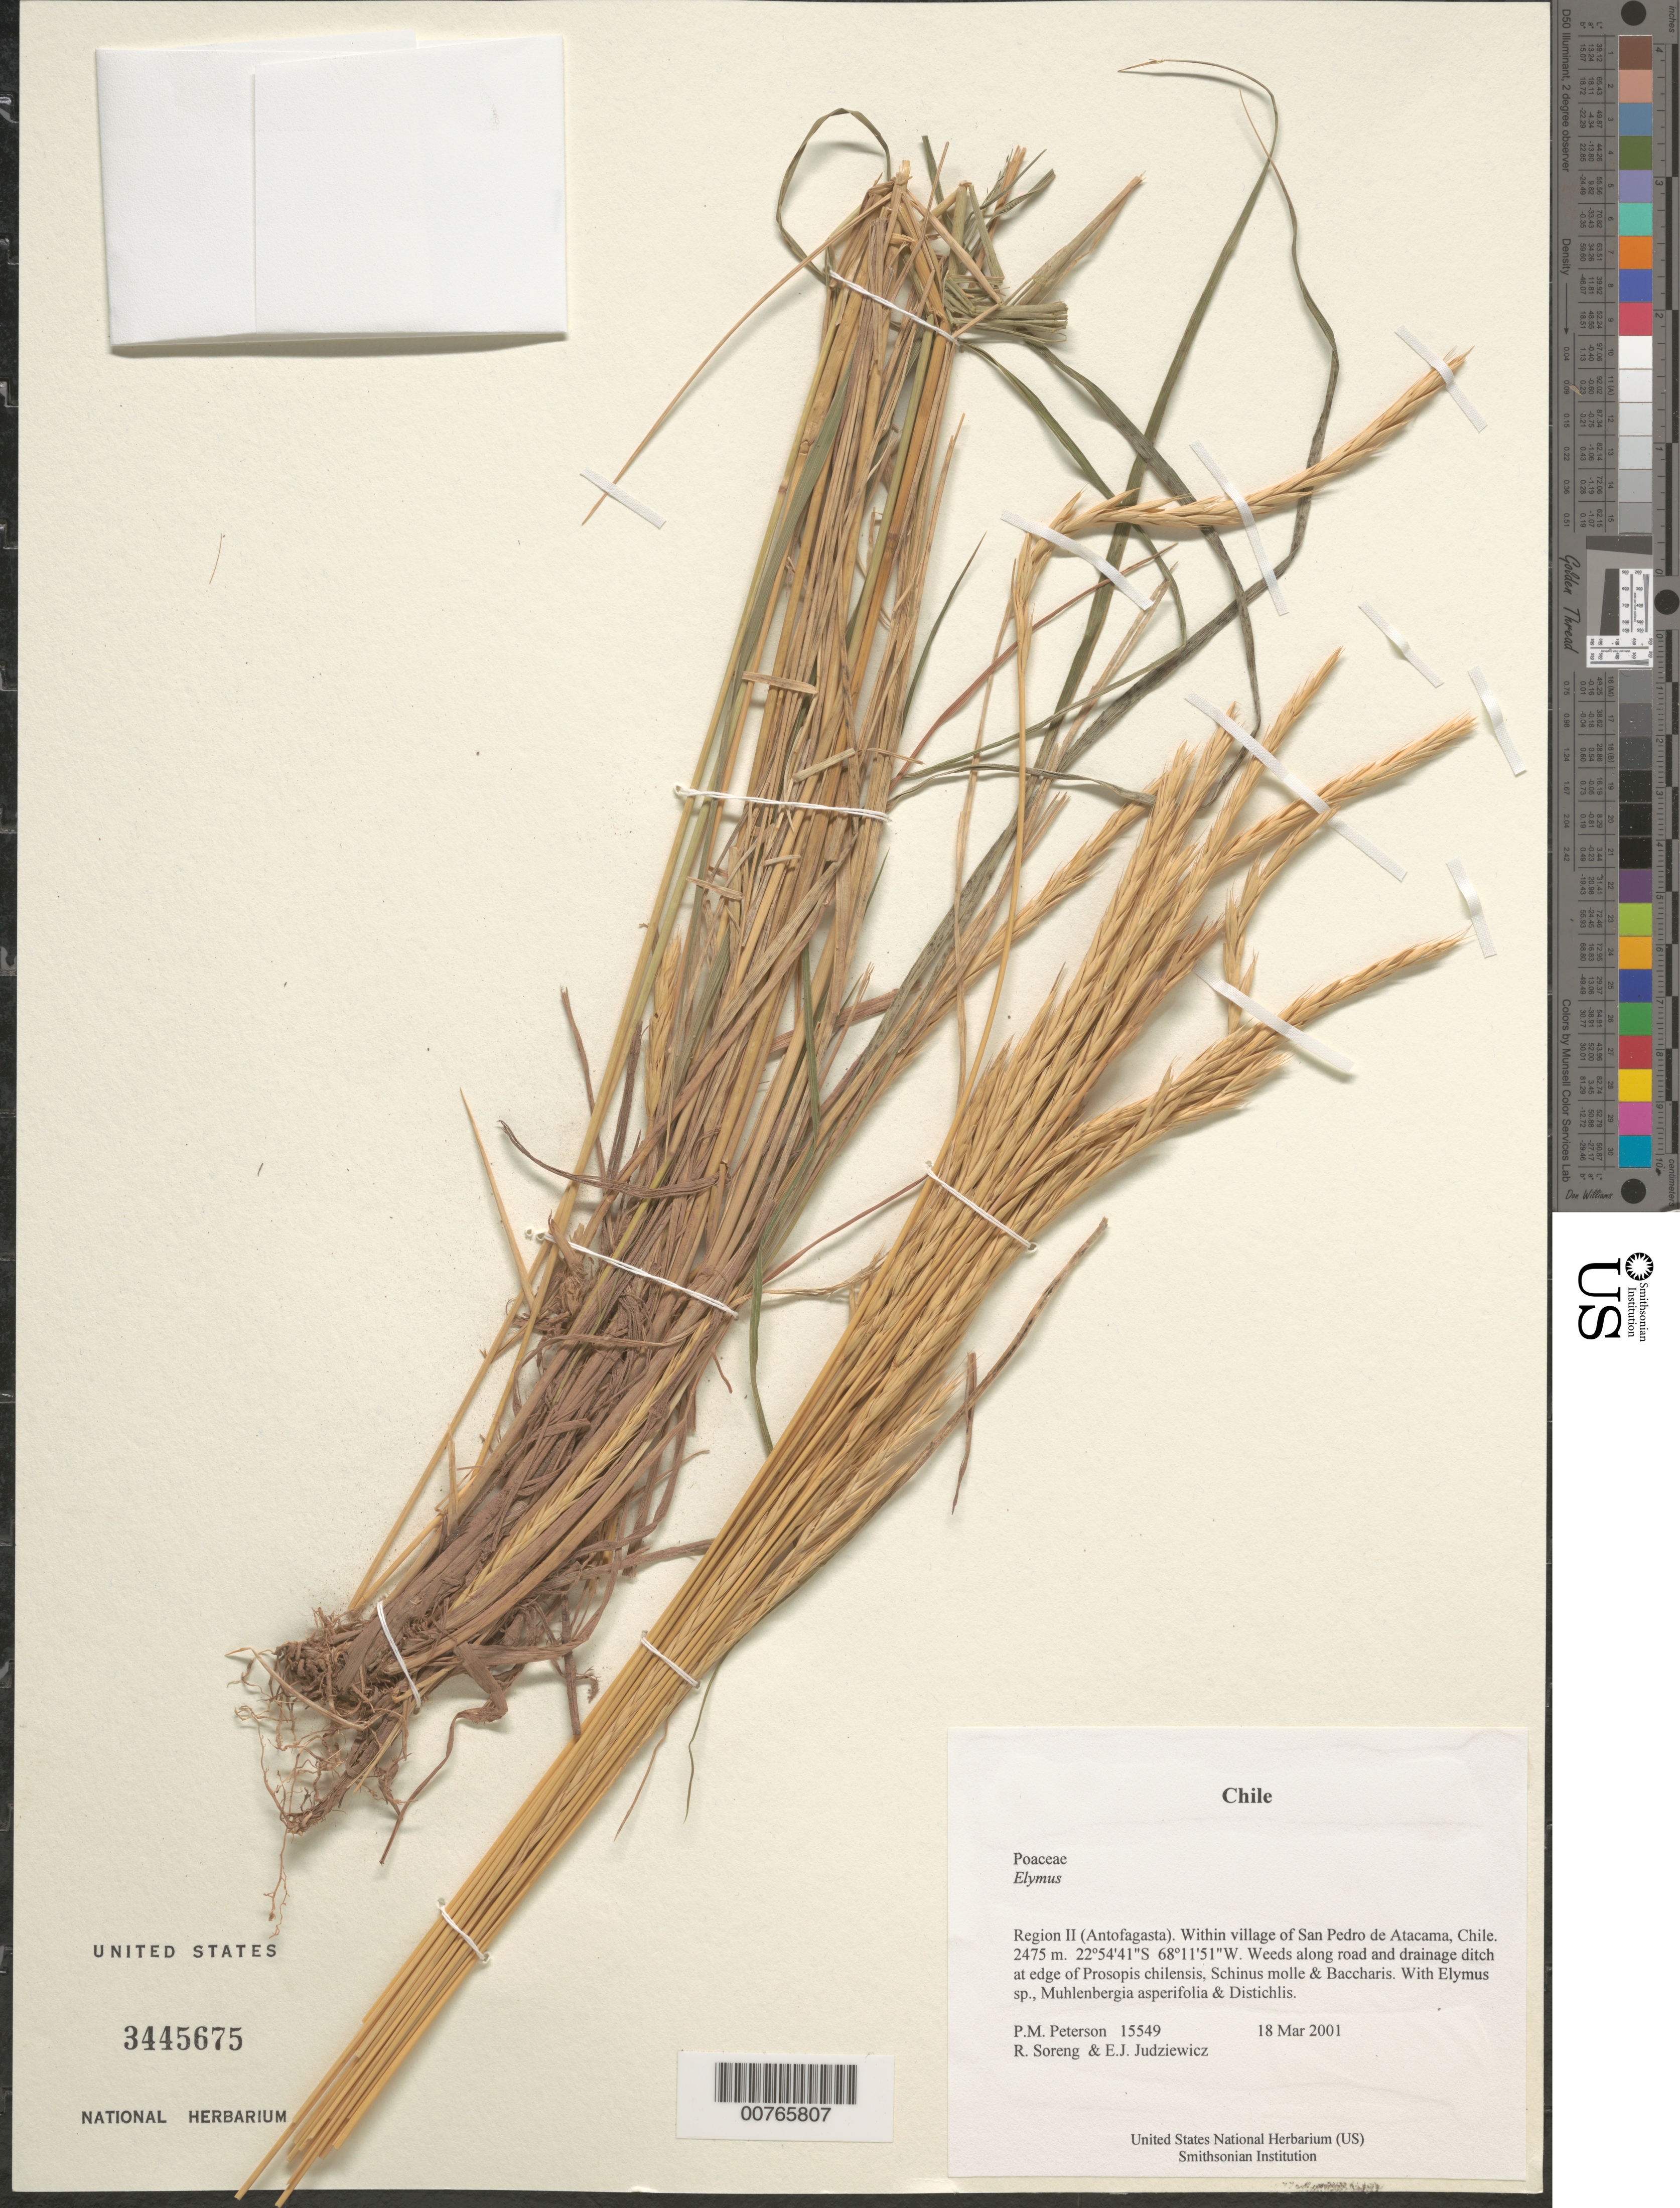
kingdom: Plantae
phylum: Tracheophyta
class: Liliopsida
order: Poales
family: Poaceae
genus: Elymus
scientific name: Elymus sp.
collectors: P. M. Peterson, R. J. Soreng & E. J. Judziewicz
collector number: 15549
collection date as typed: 18 Mar 2001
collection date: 2001-03-18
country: Chile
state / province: Antofagasta (II)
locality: Within village of San Pedro de Atacama, Chile.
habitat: Weeds along road and drainage ditch at edge of Prosopis chilensis, Schinus molle & Baccharis.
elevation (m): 2475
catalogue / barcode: US 3445675